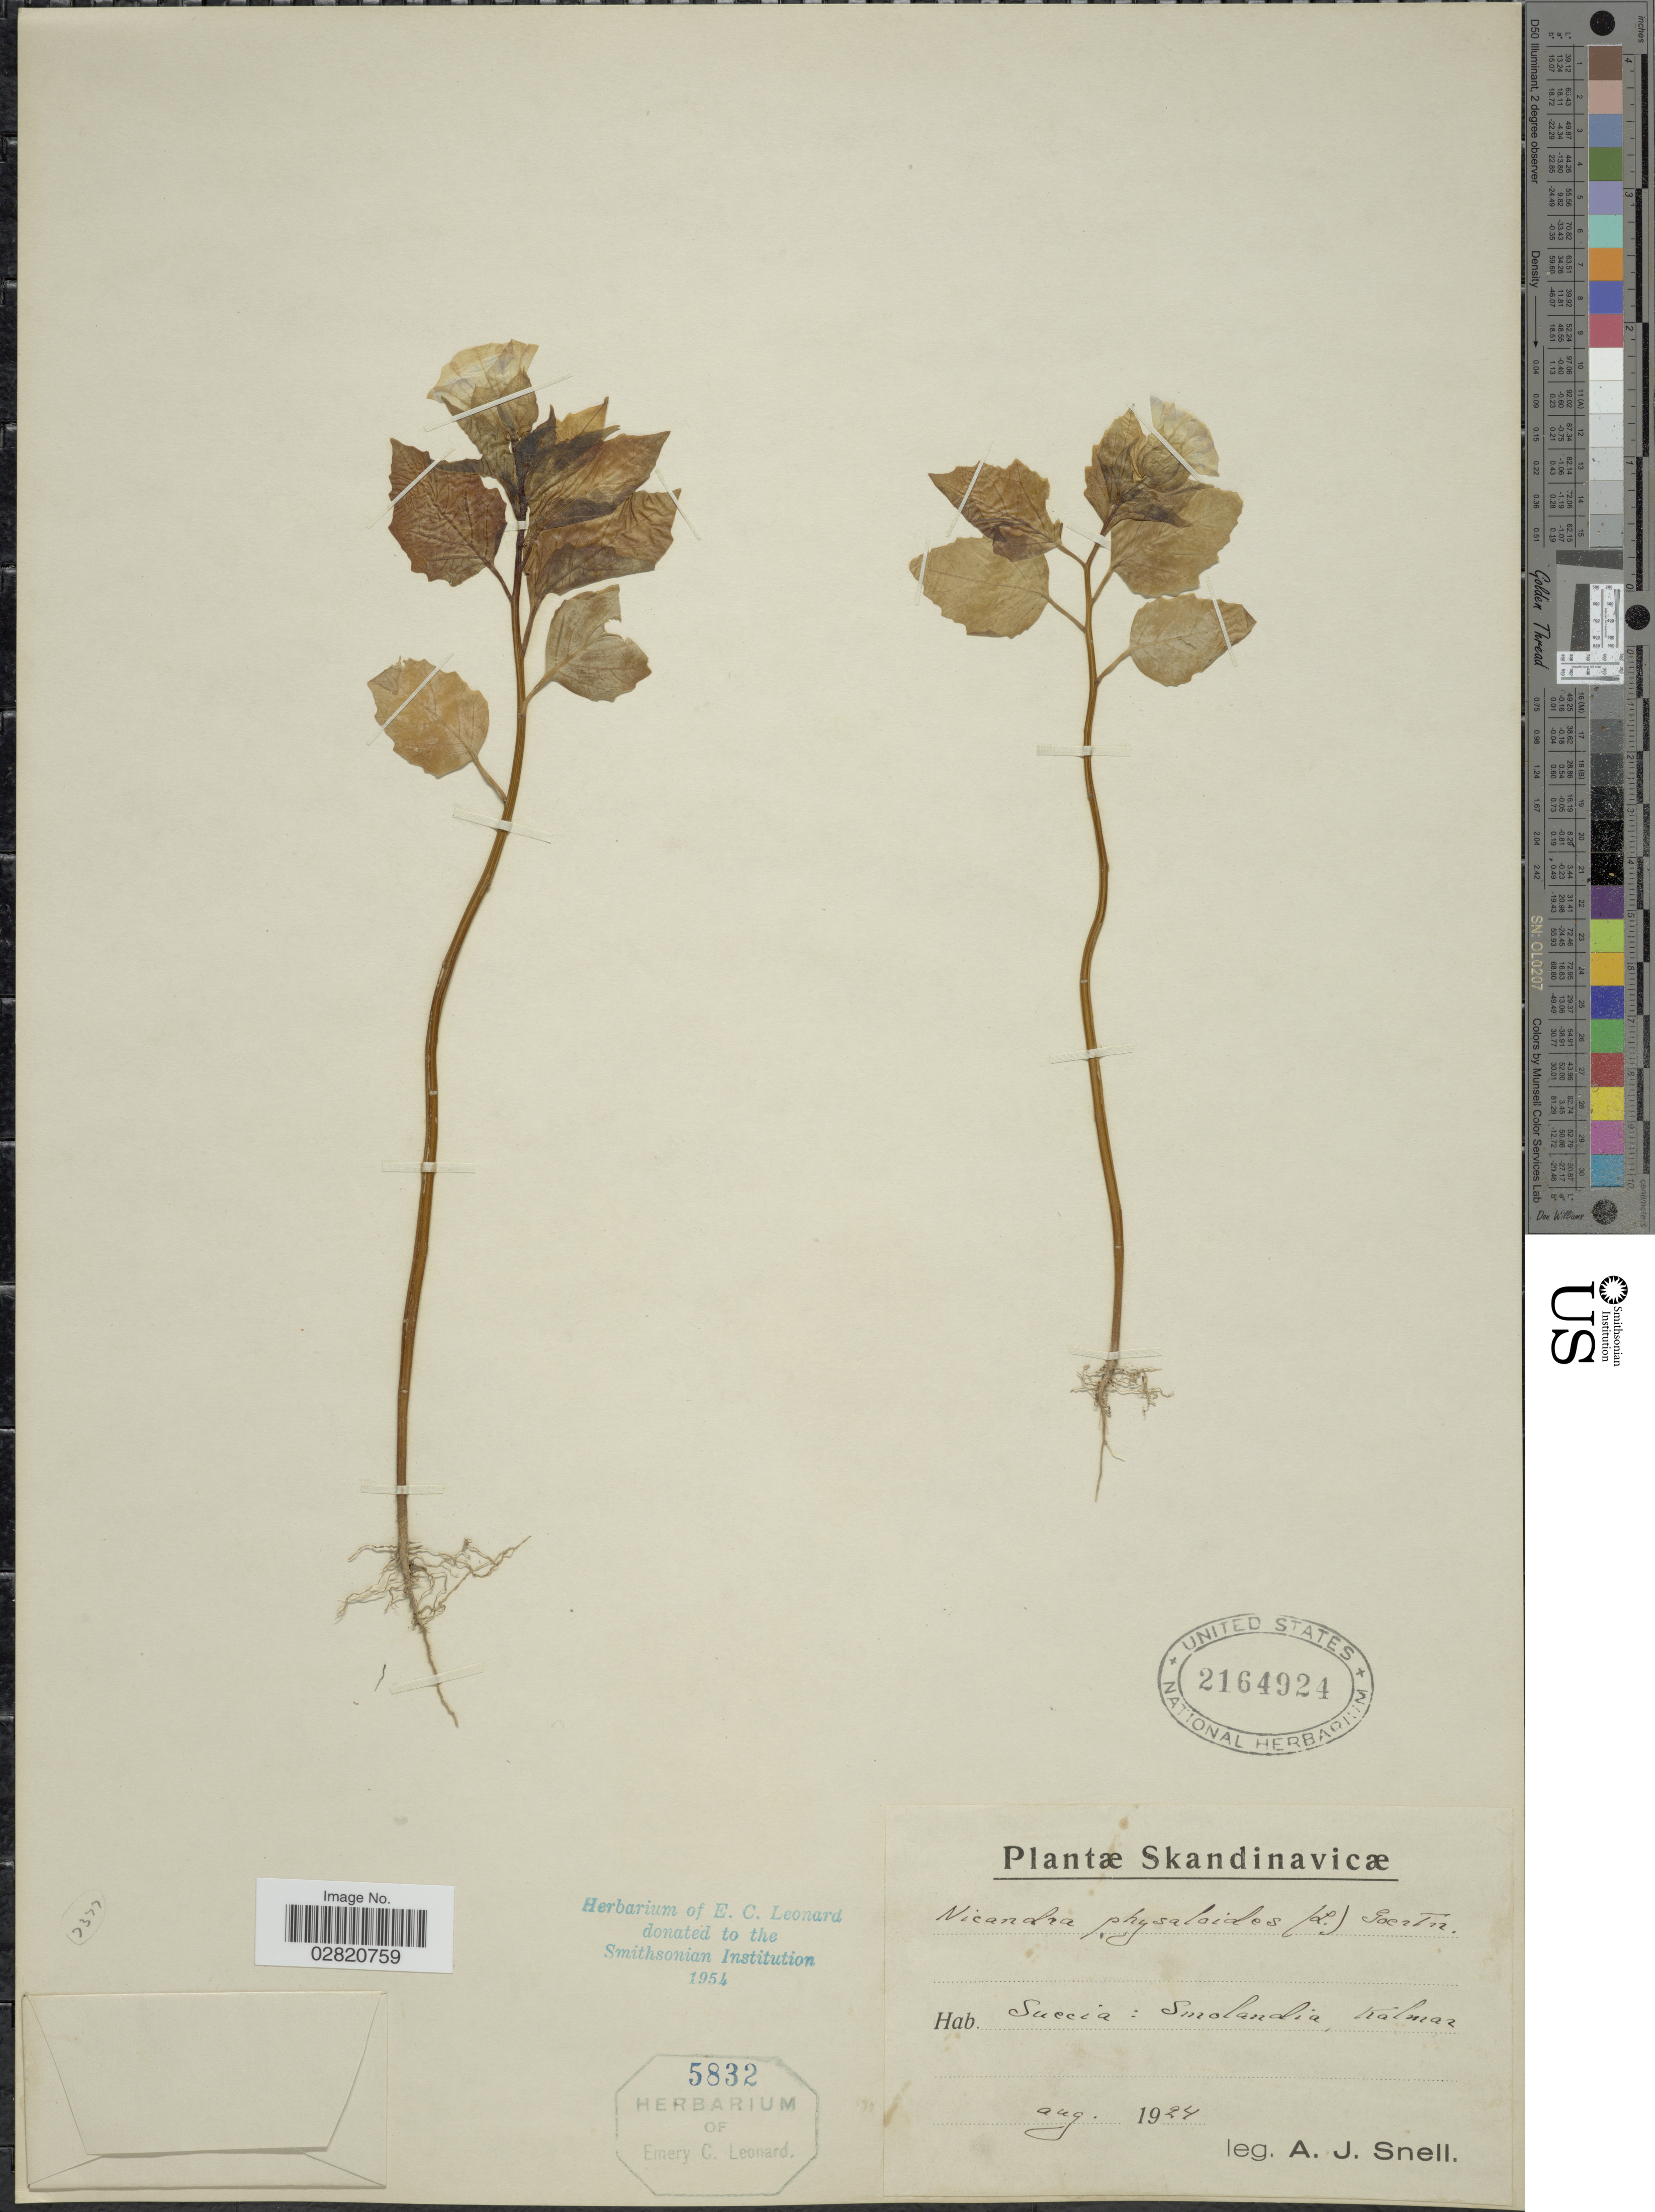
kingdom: Plantae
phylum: Tracheophyta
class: Magnoliopsida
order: Solanales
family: Solanaceae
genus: Nicandra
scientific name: Nicandra physalodes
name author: (L.) Gaertn.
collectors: A. Snell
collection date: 1924-08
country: Sweden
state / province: Kalmar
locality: Skandinavicæ. Suecia: Smolandia.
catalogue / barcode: US 2164924